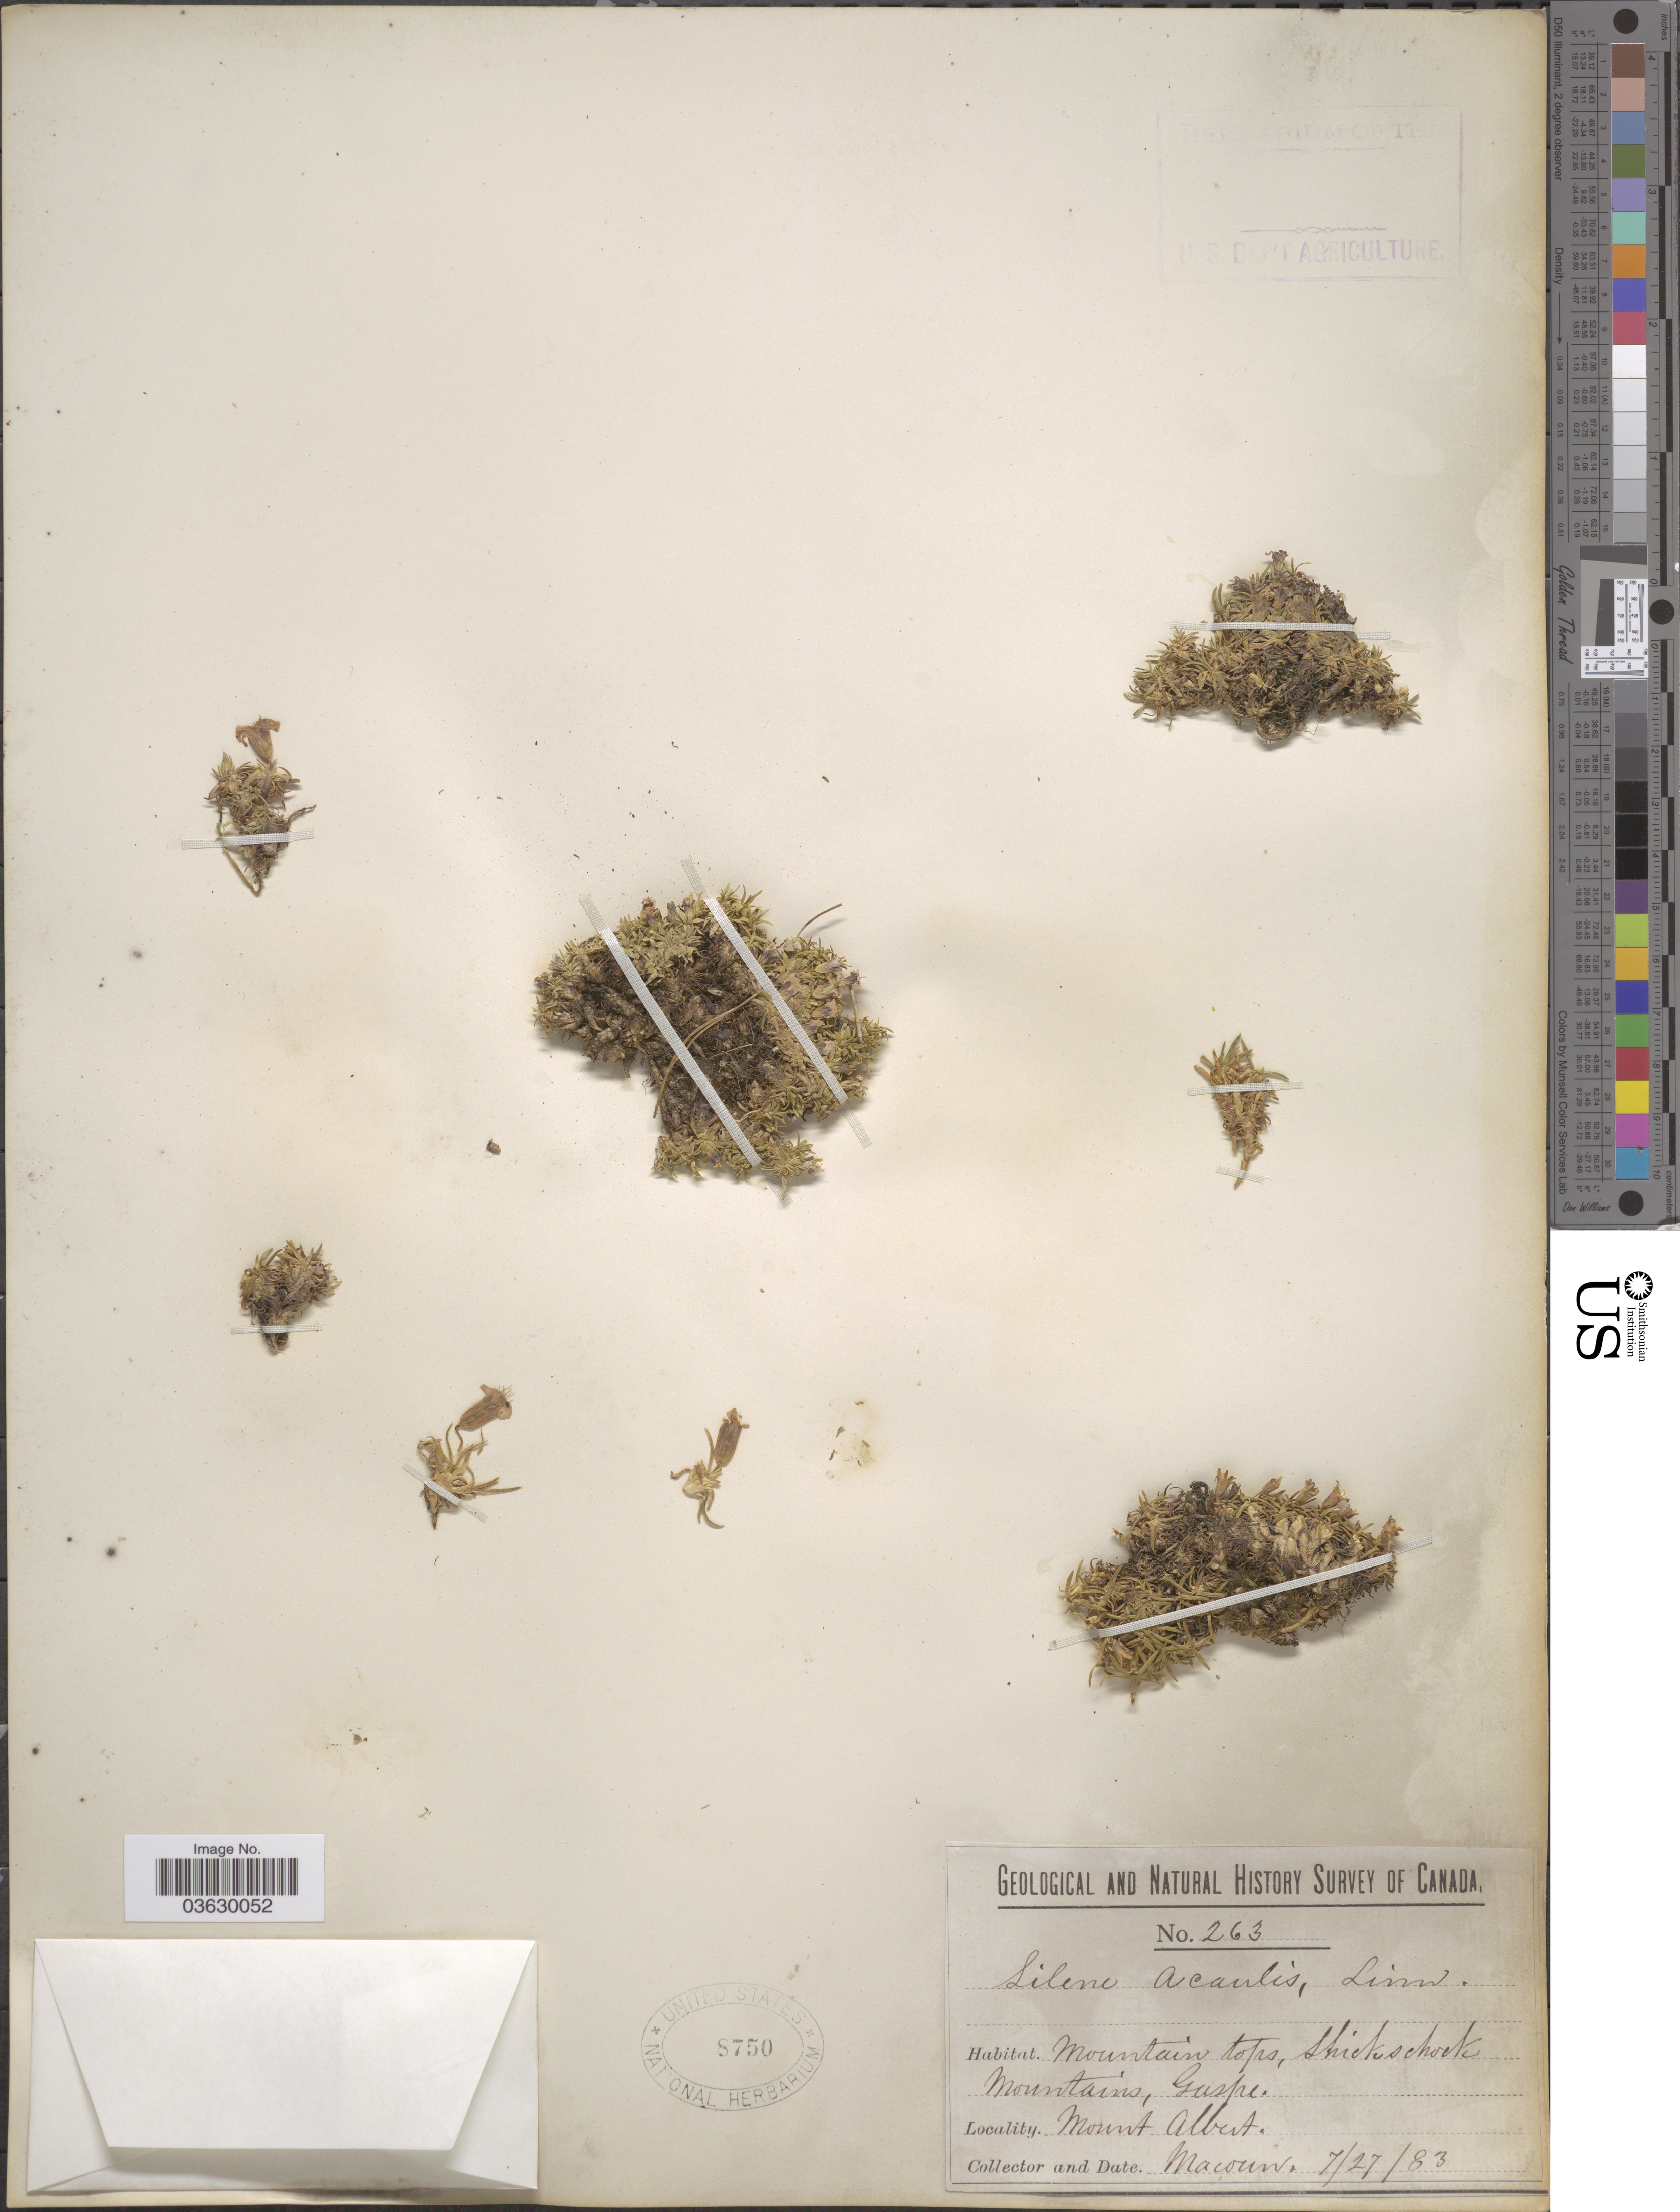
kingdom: Plantae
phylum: Tracheophyta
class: Magnoliopsida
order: Caryophyllales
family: Caryophyllaceae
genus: Silene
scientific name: Silene acaulis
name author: (L.) Jacq.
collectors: -- Macoun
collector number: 263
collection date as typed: Transcribed d/m/y: 27/7/83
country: Canada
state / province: Quebec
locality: Mountain tops, Shickschock Mountains, Gaspe. Mount Albert.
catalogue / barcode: US 8750